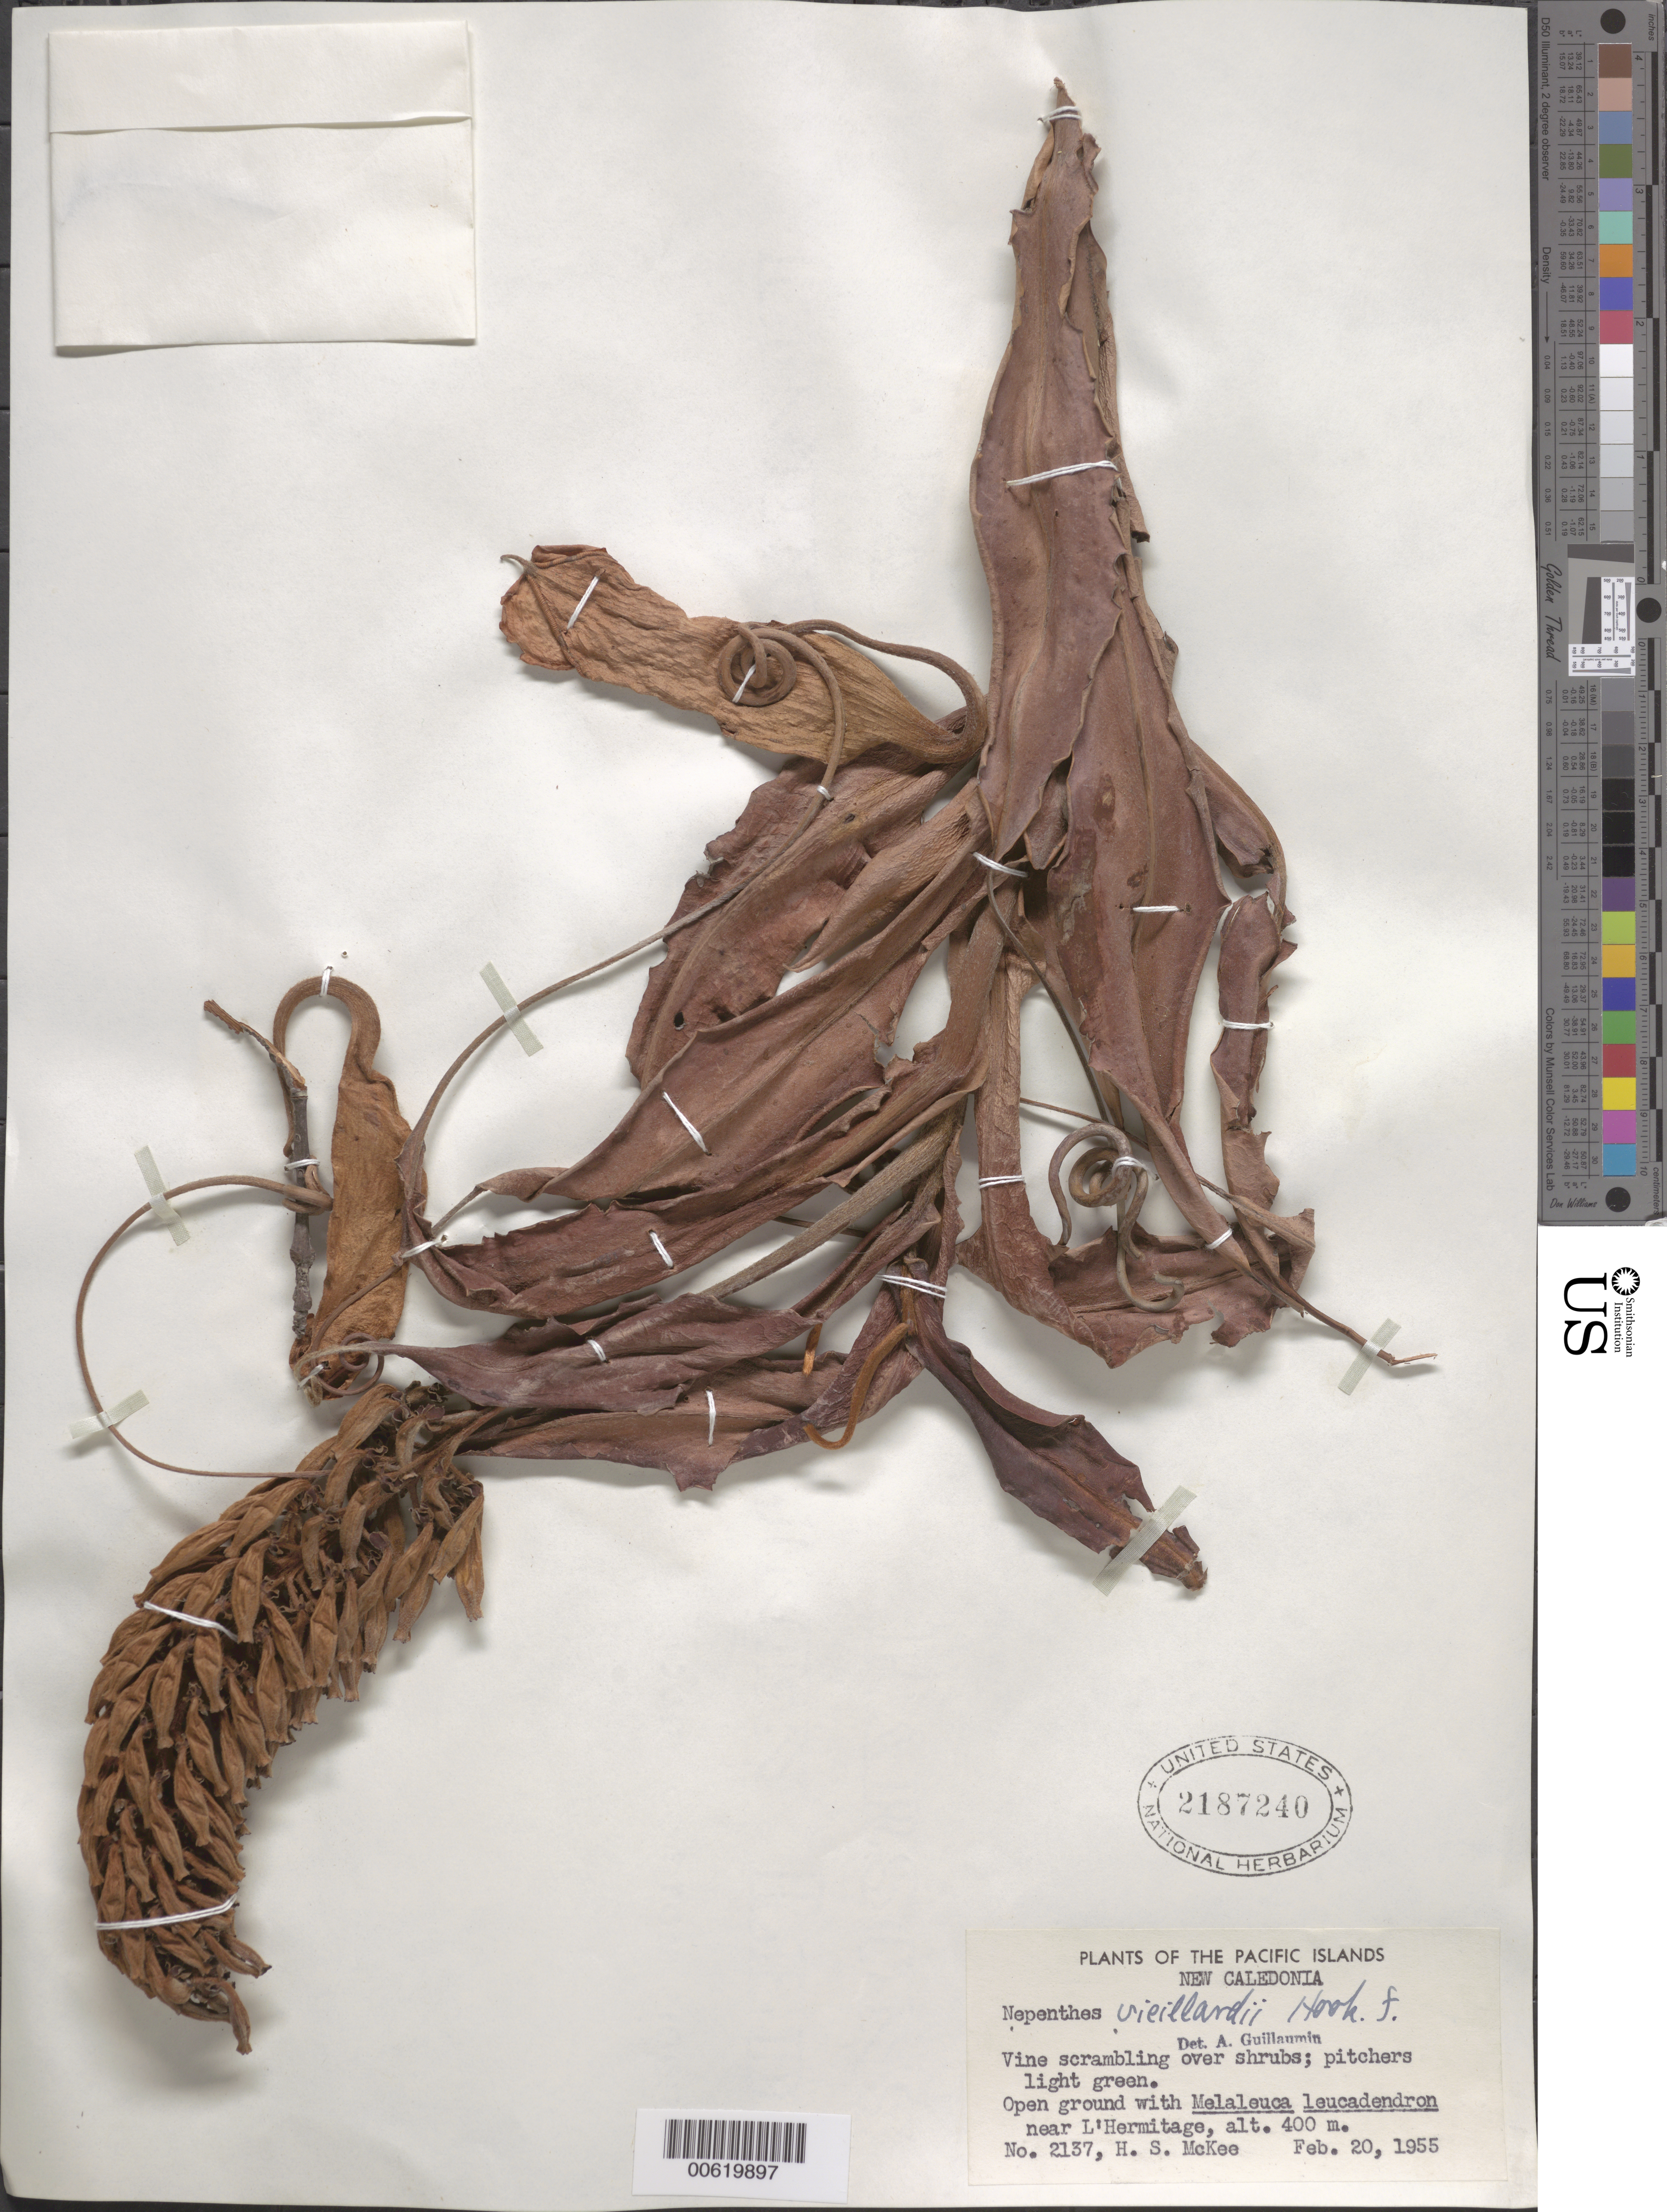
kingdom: Plantae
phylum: Tracheophyta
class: Magnoliopsida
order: Caryophyllales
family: Nepenthaceae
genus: Nepenthes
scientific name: Nepenthes vieillardii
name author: Hook. f.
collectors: H. S. MacKee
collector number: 2137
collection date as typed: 20 Feb 1955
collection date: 1955-02-20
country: New Caledonia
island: New Caledonia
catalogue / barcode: US 2187240